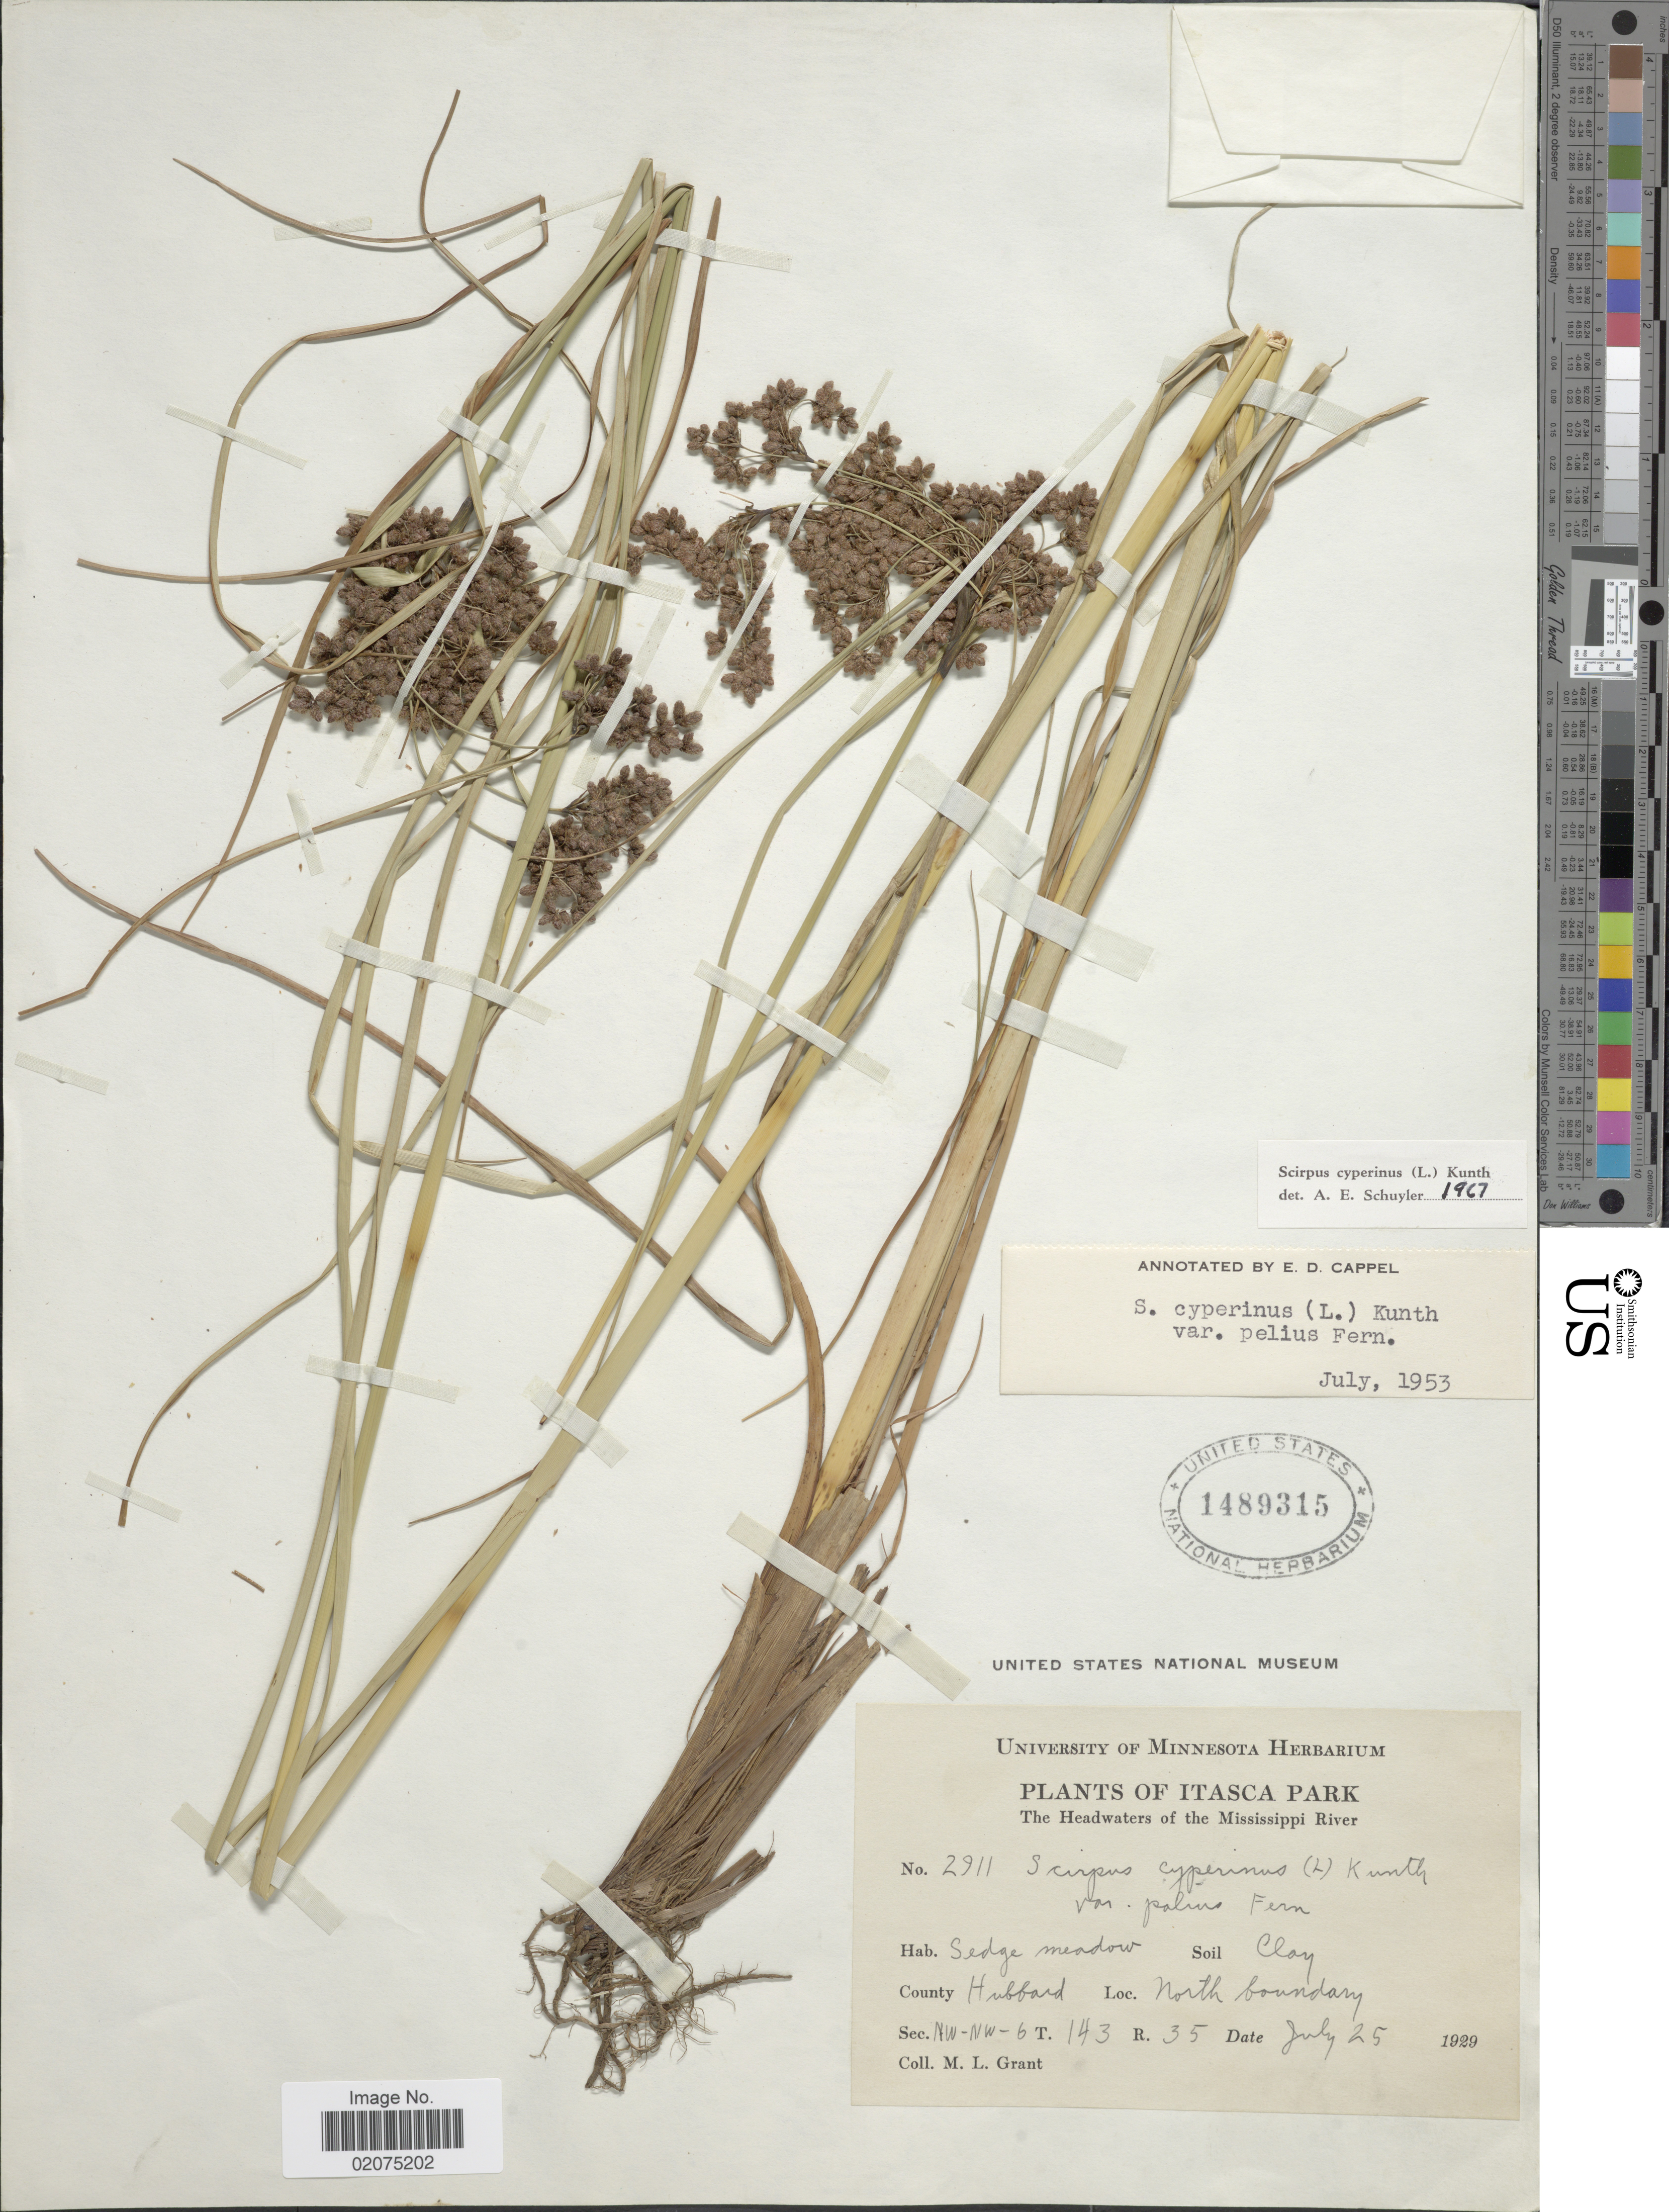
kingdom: Plantae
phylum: Tracheophyta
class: Liliopsida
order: Poales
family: Cyperaceae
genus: Scirpus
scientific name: Scirpus cyperinus (L.) Kunth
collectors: M. L. Grant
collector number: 2911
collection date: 1929-07-25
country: United States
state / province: Minnesota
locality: Itasca Park, Headwaters of the Mississippi River, County Hubbard, North boundary, NW-NW-6, T143 R35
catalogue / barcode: US 1489315